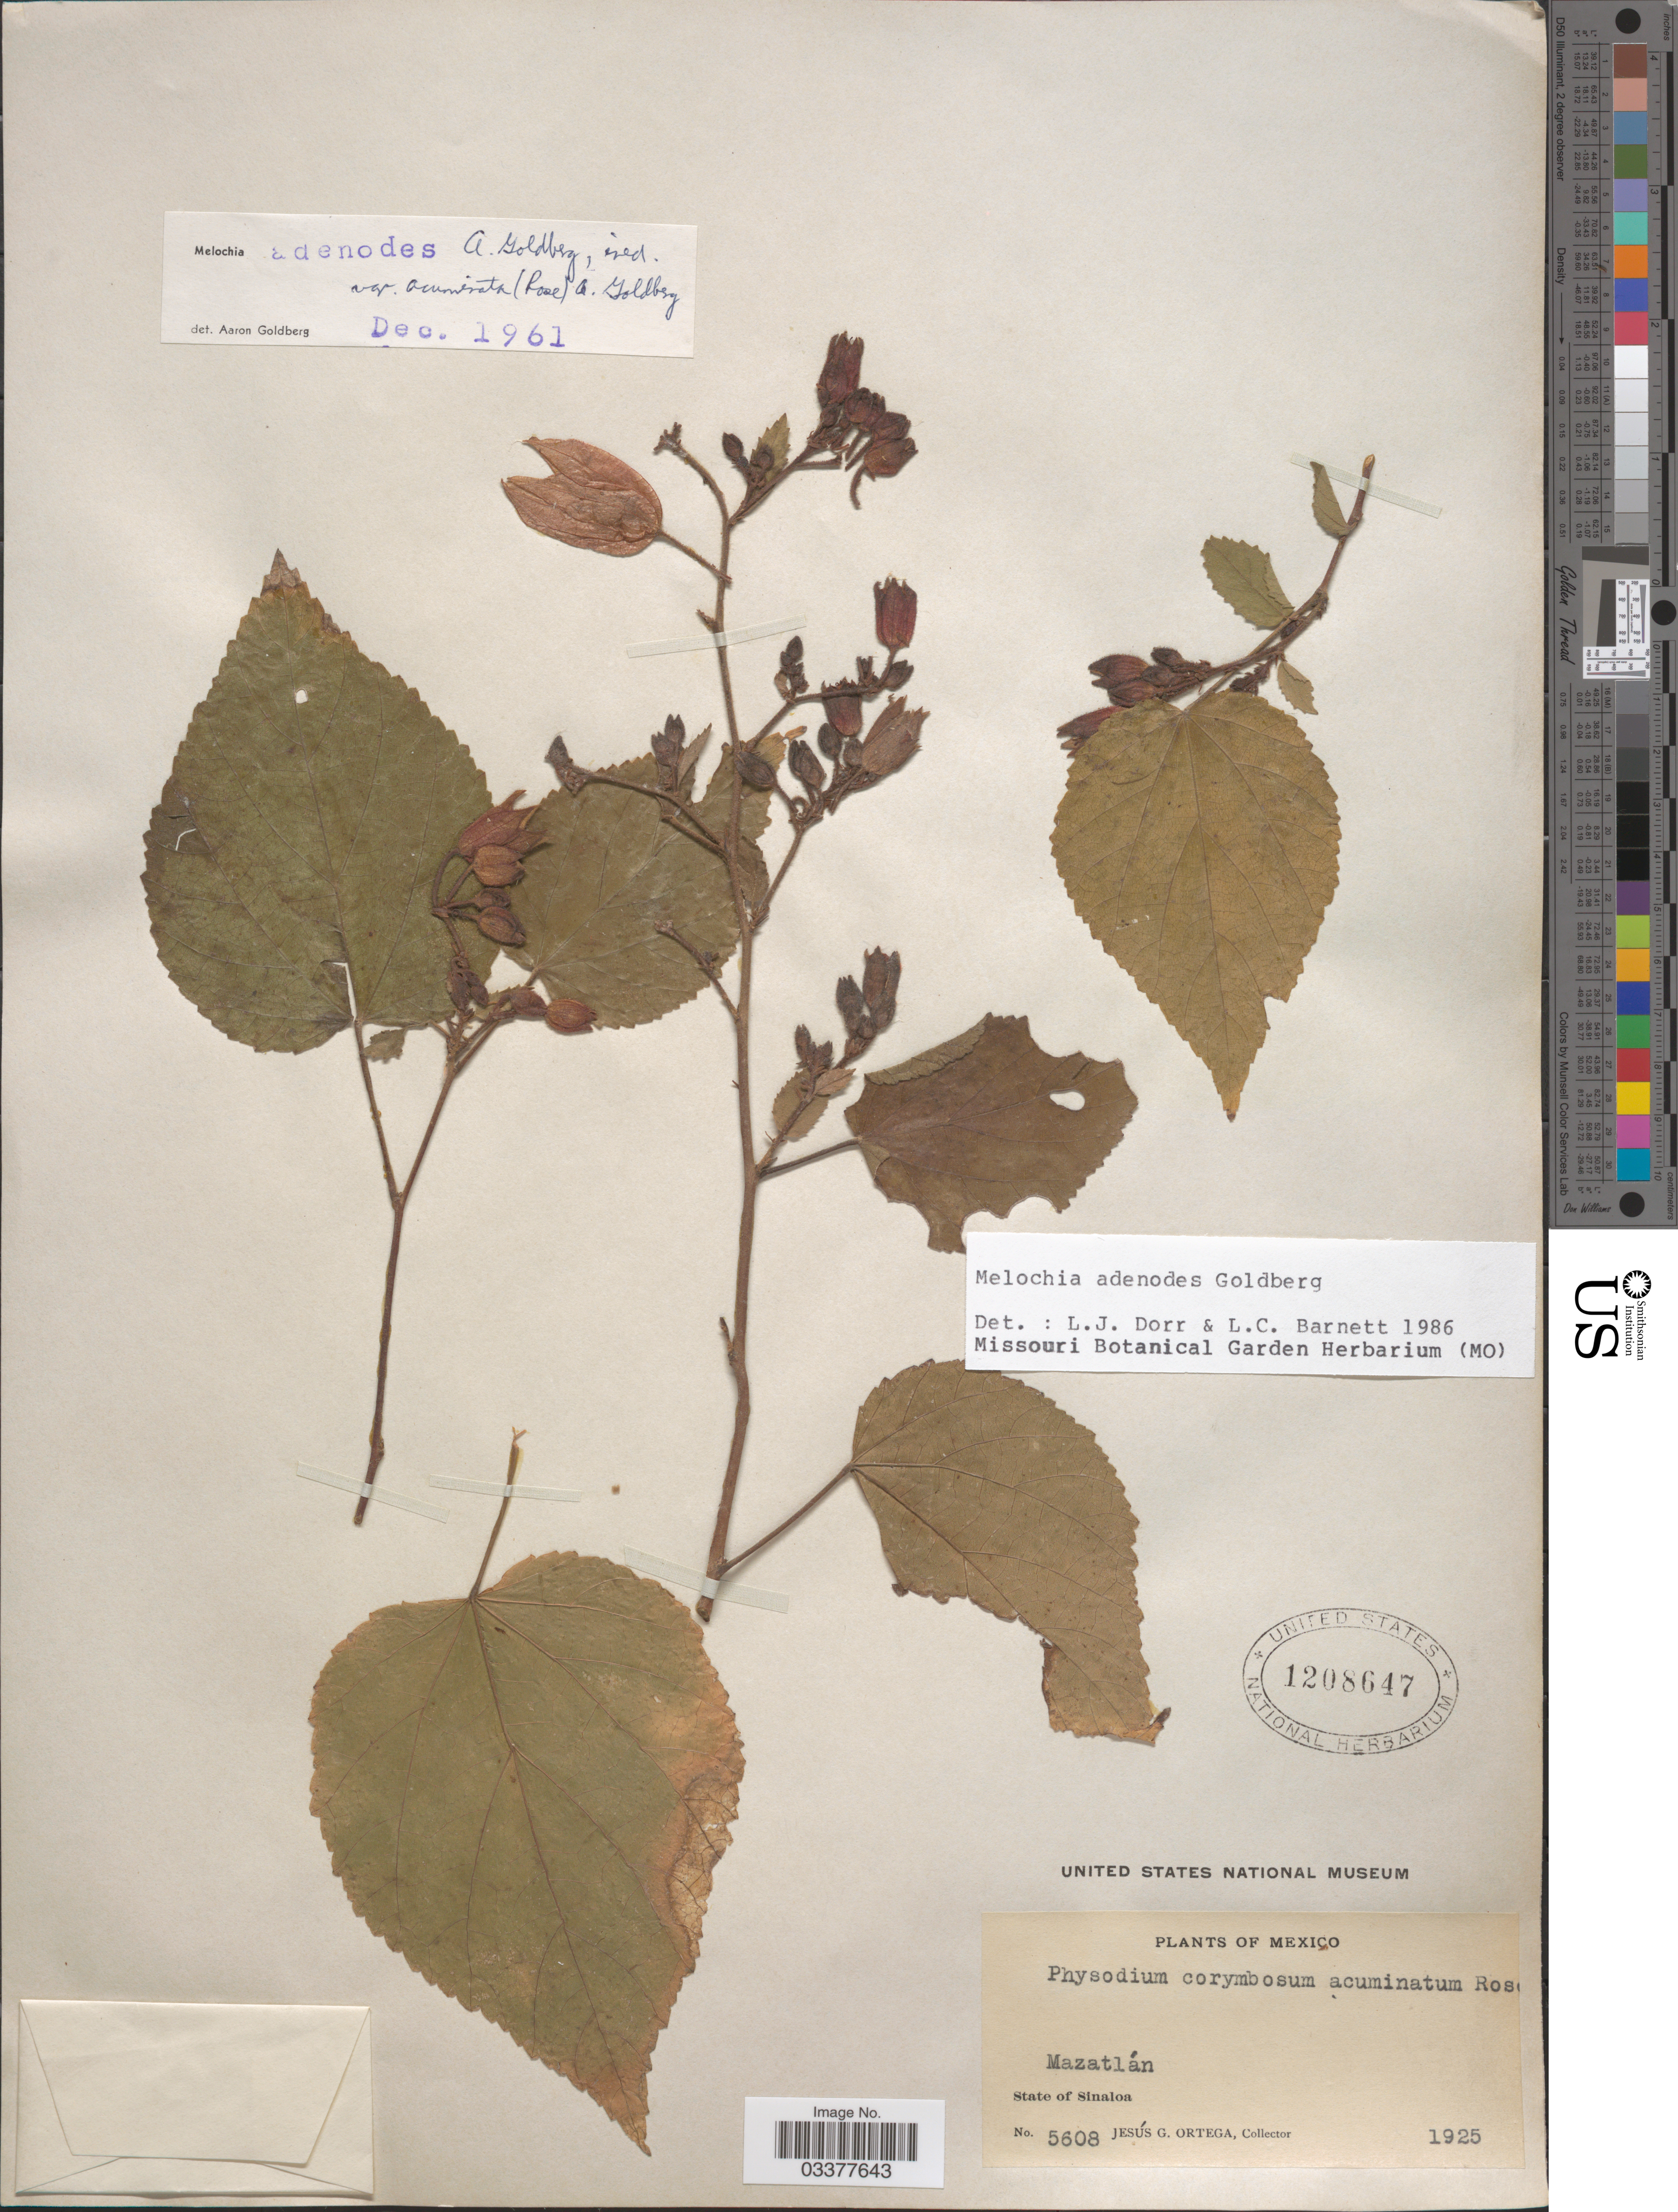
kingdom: Plantae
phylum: Tracheophyta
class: Magnoliopsida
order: Malvales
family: Malvaceae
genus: Melochia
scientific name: Melochia adenodes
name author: Goldberg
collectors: J. Ortega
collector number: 5608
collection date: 1925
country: Mexico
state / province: Sinaloa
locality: Mazatlán.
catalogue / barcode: US 1208647